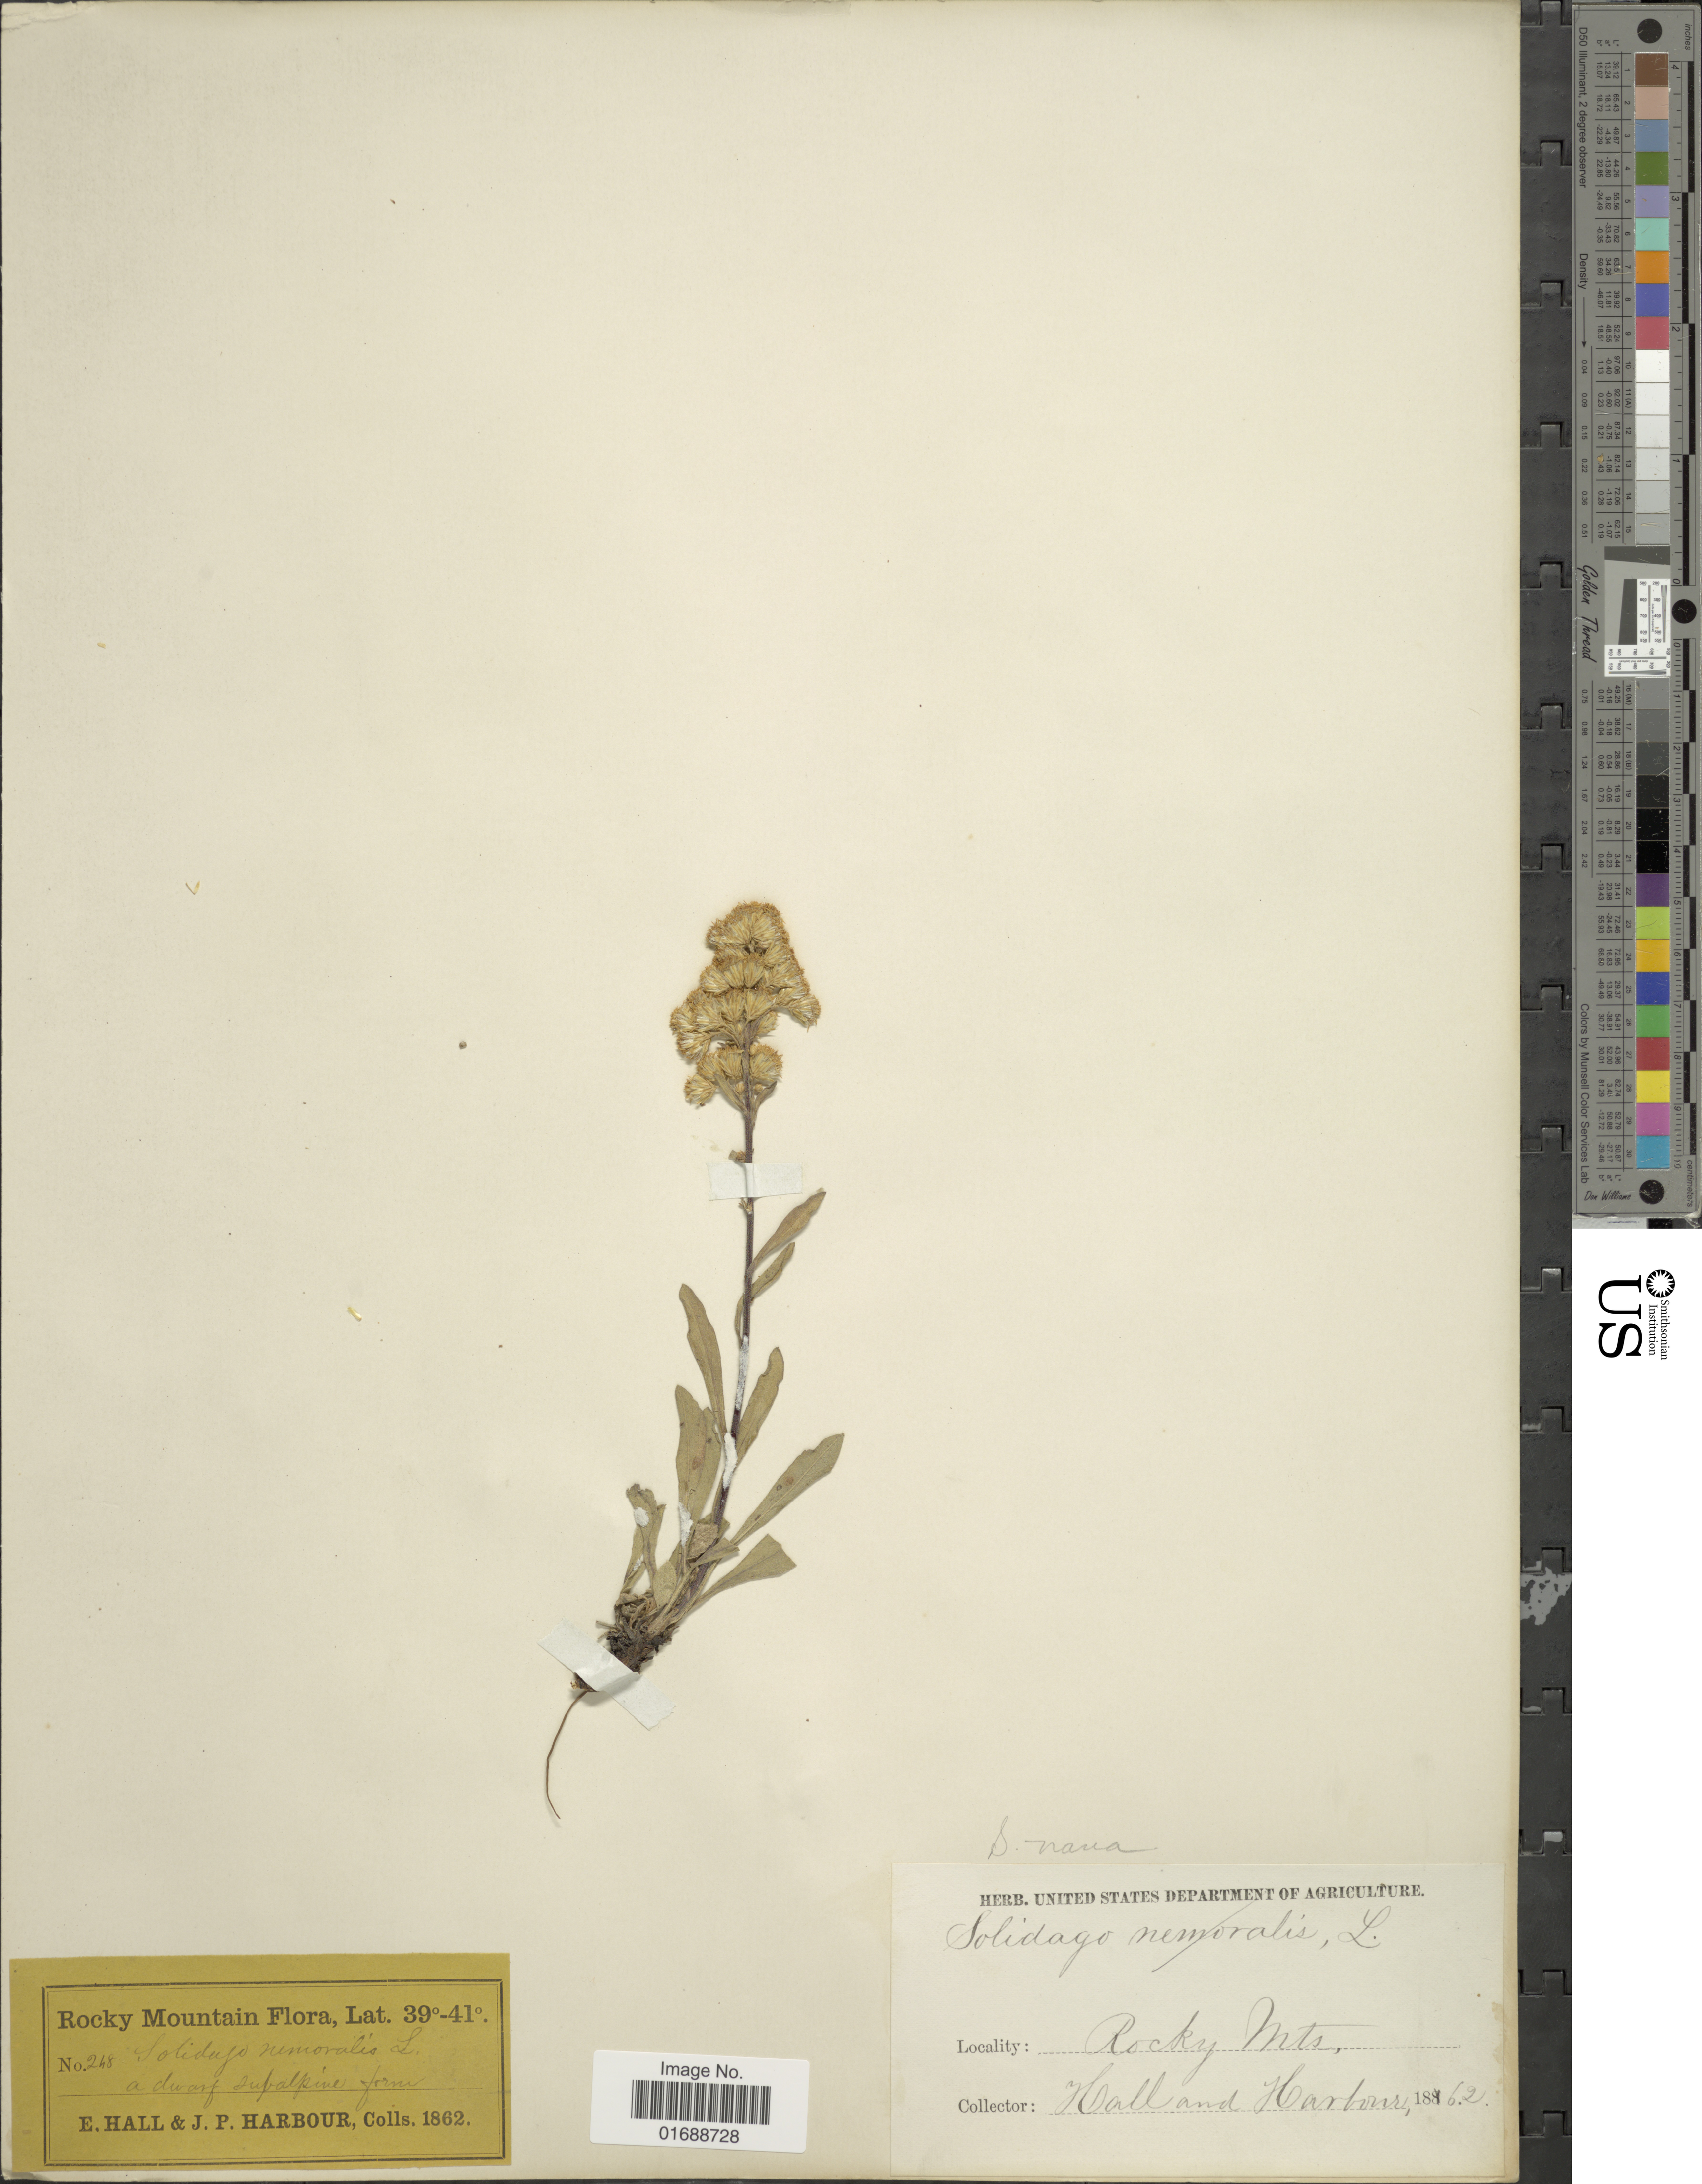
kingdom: Plantae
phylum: Tracheophyta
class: Magnoliopsida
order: Asterales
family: Asteraceae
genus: Solidago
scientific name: Solidago nana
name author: Nutt.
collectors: E. Hall & J. Harbour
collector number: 248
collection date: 1862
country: United States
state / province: Colorado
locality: Rocky Mtns